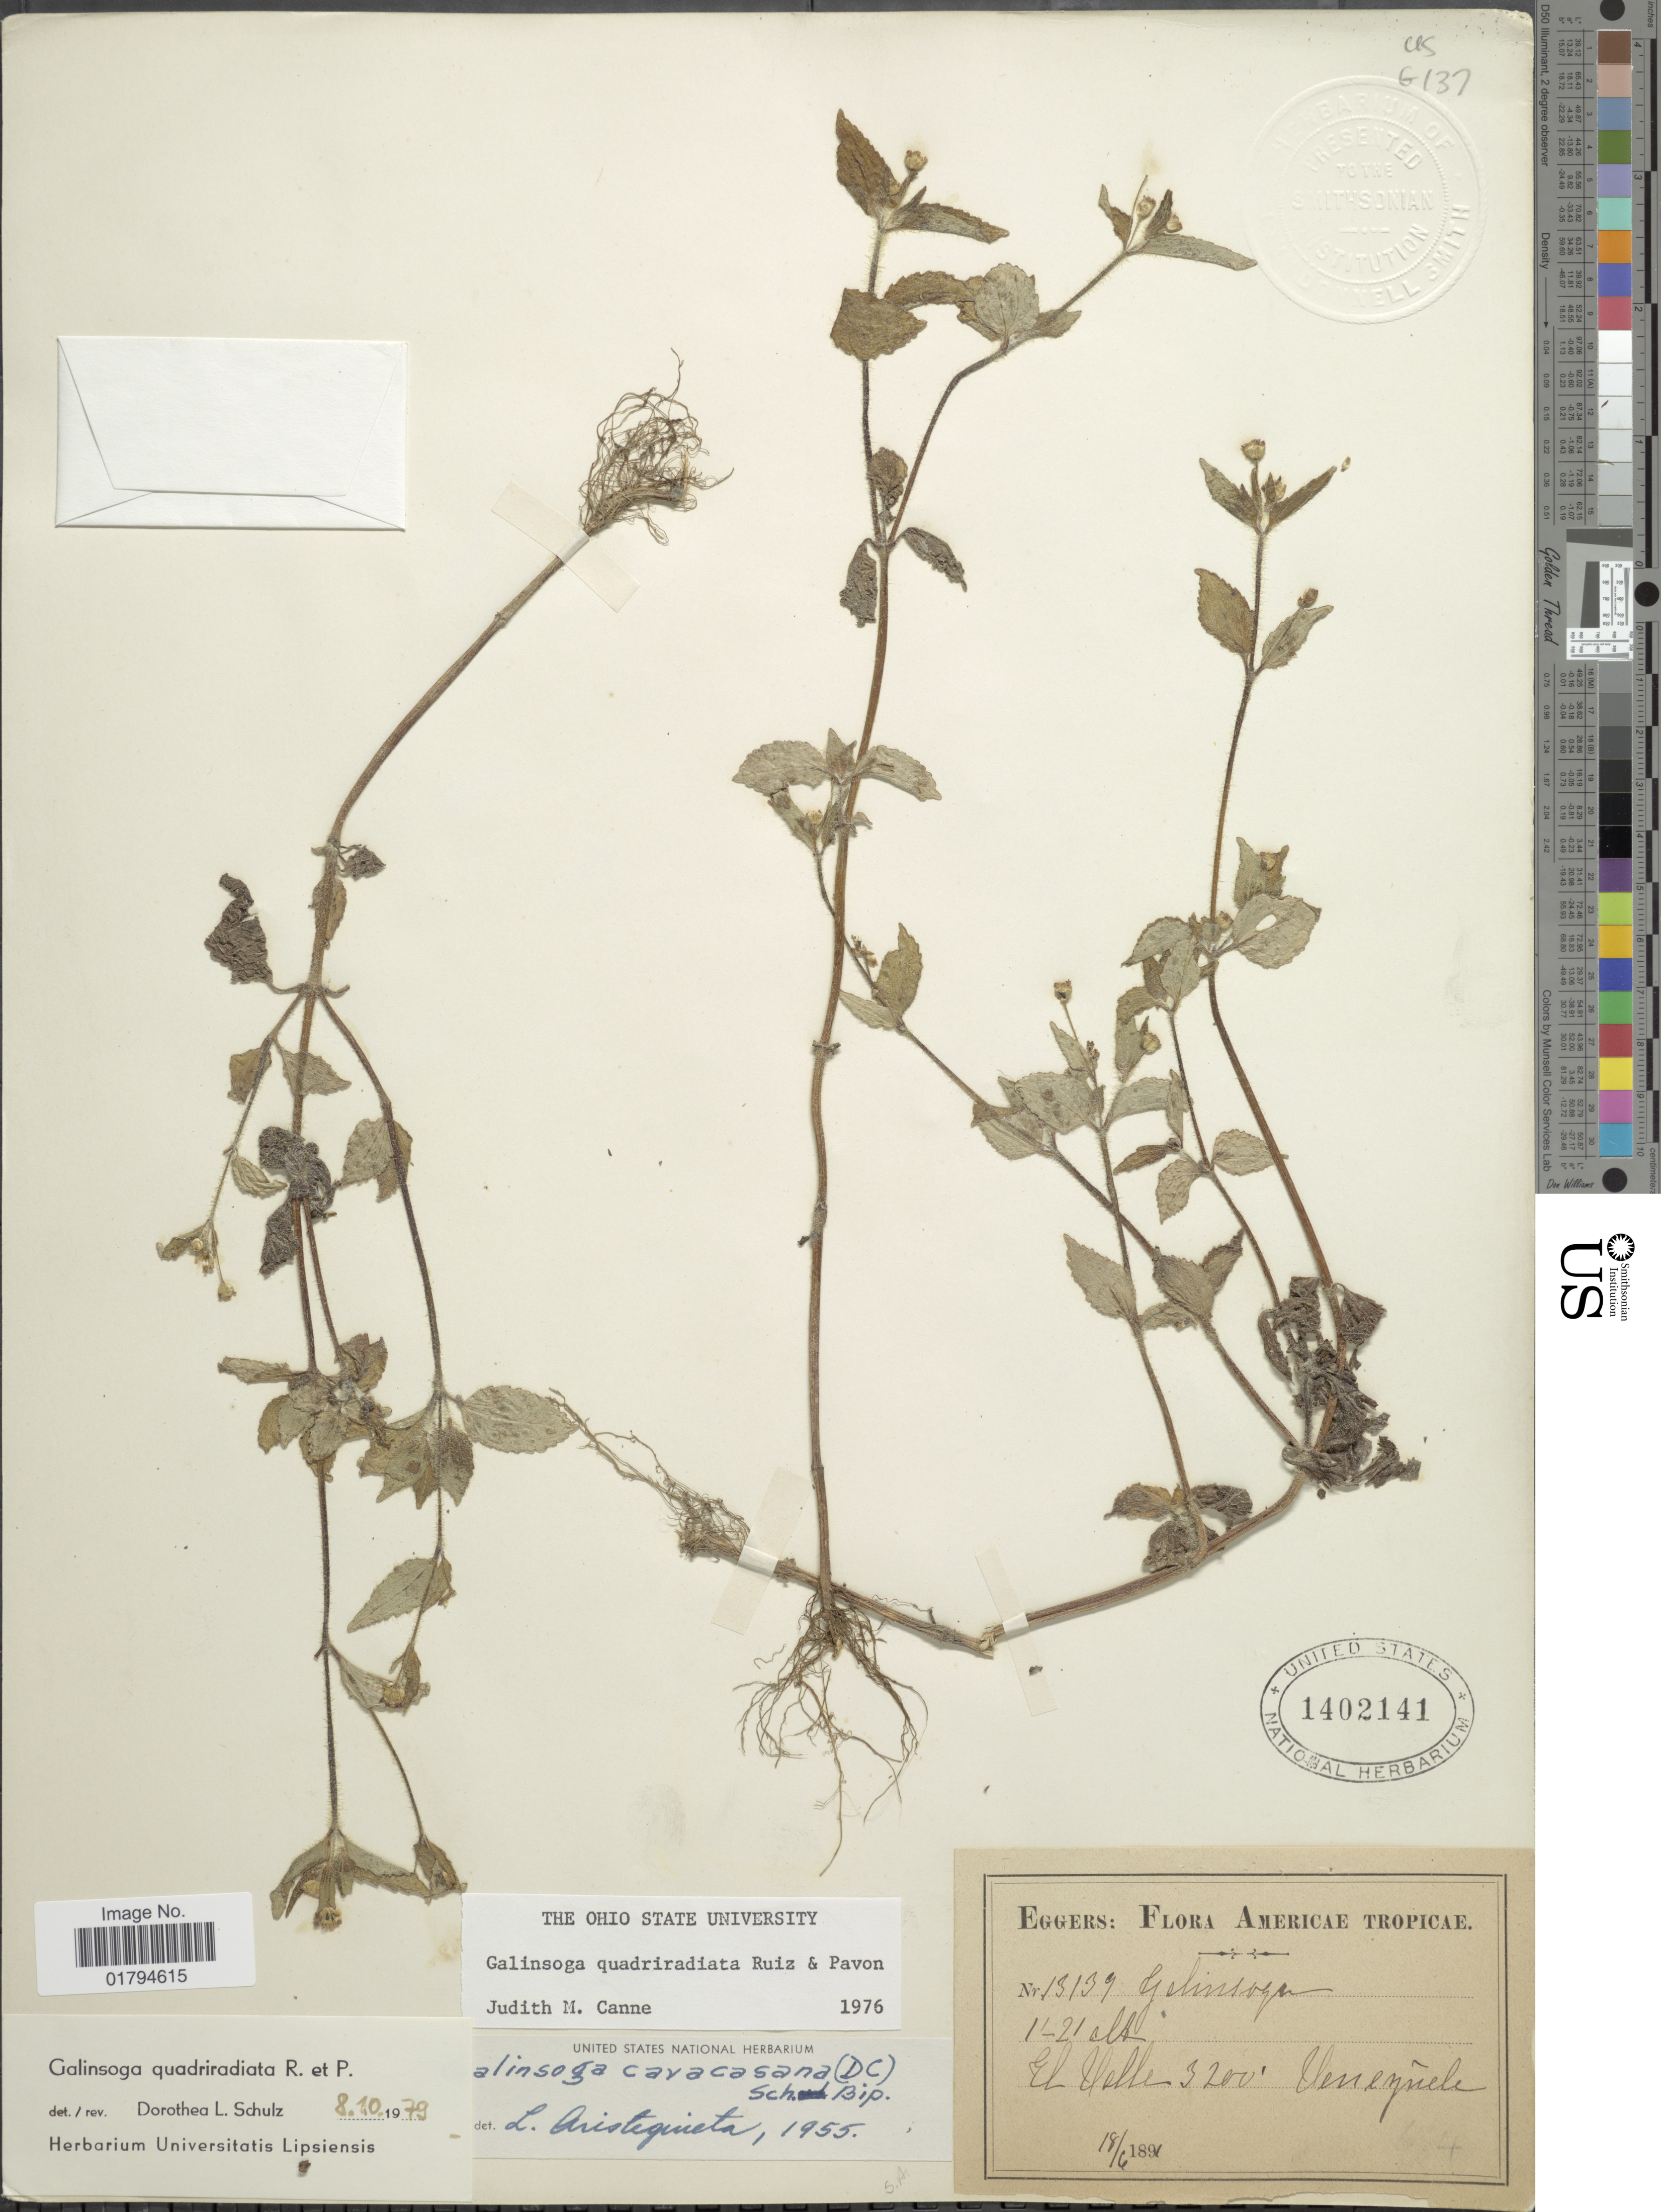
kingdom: Plantae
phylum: Tracheophyta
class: Magnoliopsida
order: Asterales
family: Asteraceae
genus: Galinsoga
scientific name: Galinsoga quadriradiata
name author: Ruiz & Pav.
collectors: -. Eggers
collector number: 13139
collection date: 1891-06-18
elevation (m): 975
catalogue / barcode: US 1402141